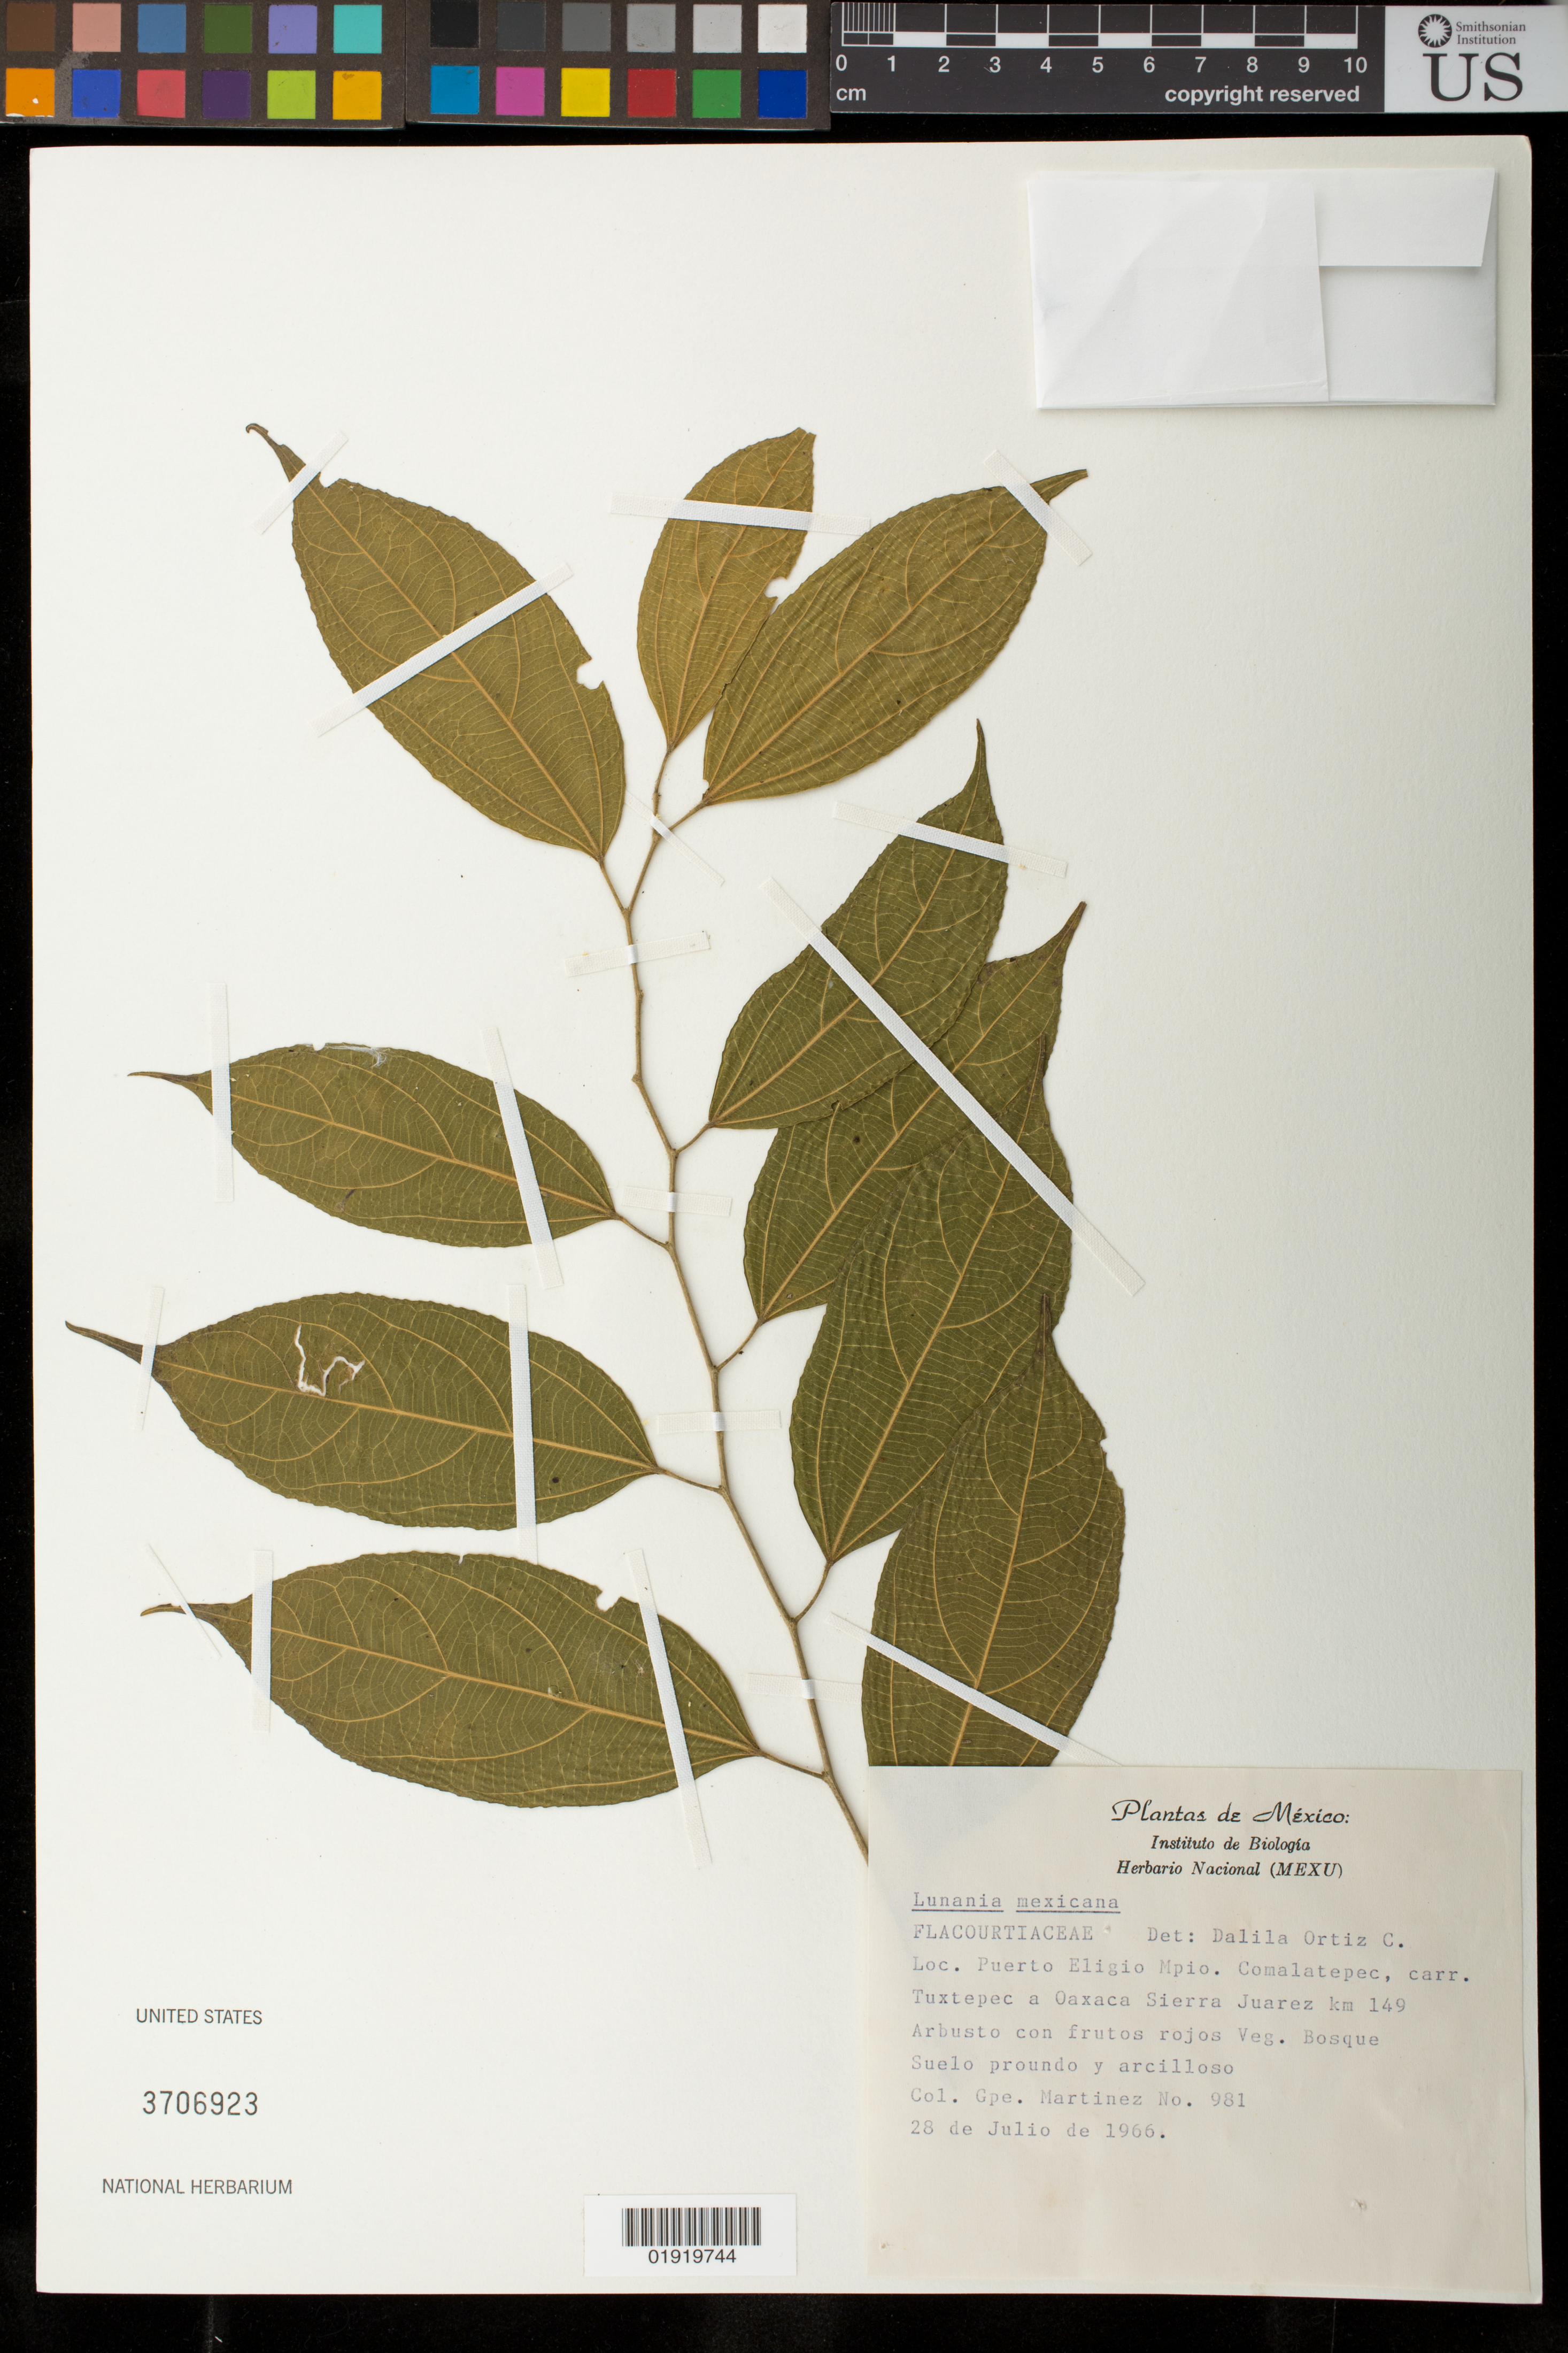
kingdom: Plantae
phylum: Tracheophyta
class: Magnoliopsida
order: Malpighiales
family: Salicaceae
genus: Lunania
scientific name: Lunania mexicana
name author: Brandegee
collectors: G. Martínez Calderón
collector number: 981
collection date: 1966-07-10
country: Mexico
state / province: Oaxaca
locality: Puerto Eligio, Mpio. Comalatepec, carr. Tuxtepec a Oaxaca Sierra Juarez km 149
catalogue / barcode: US 3706923